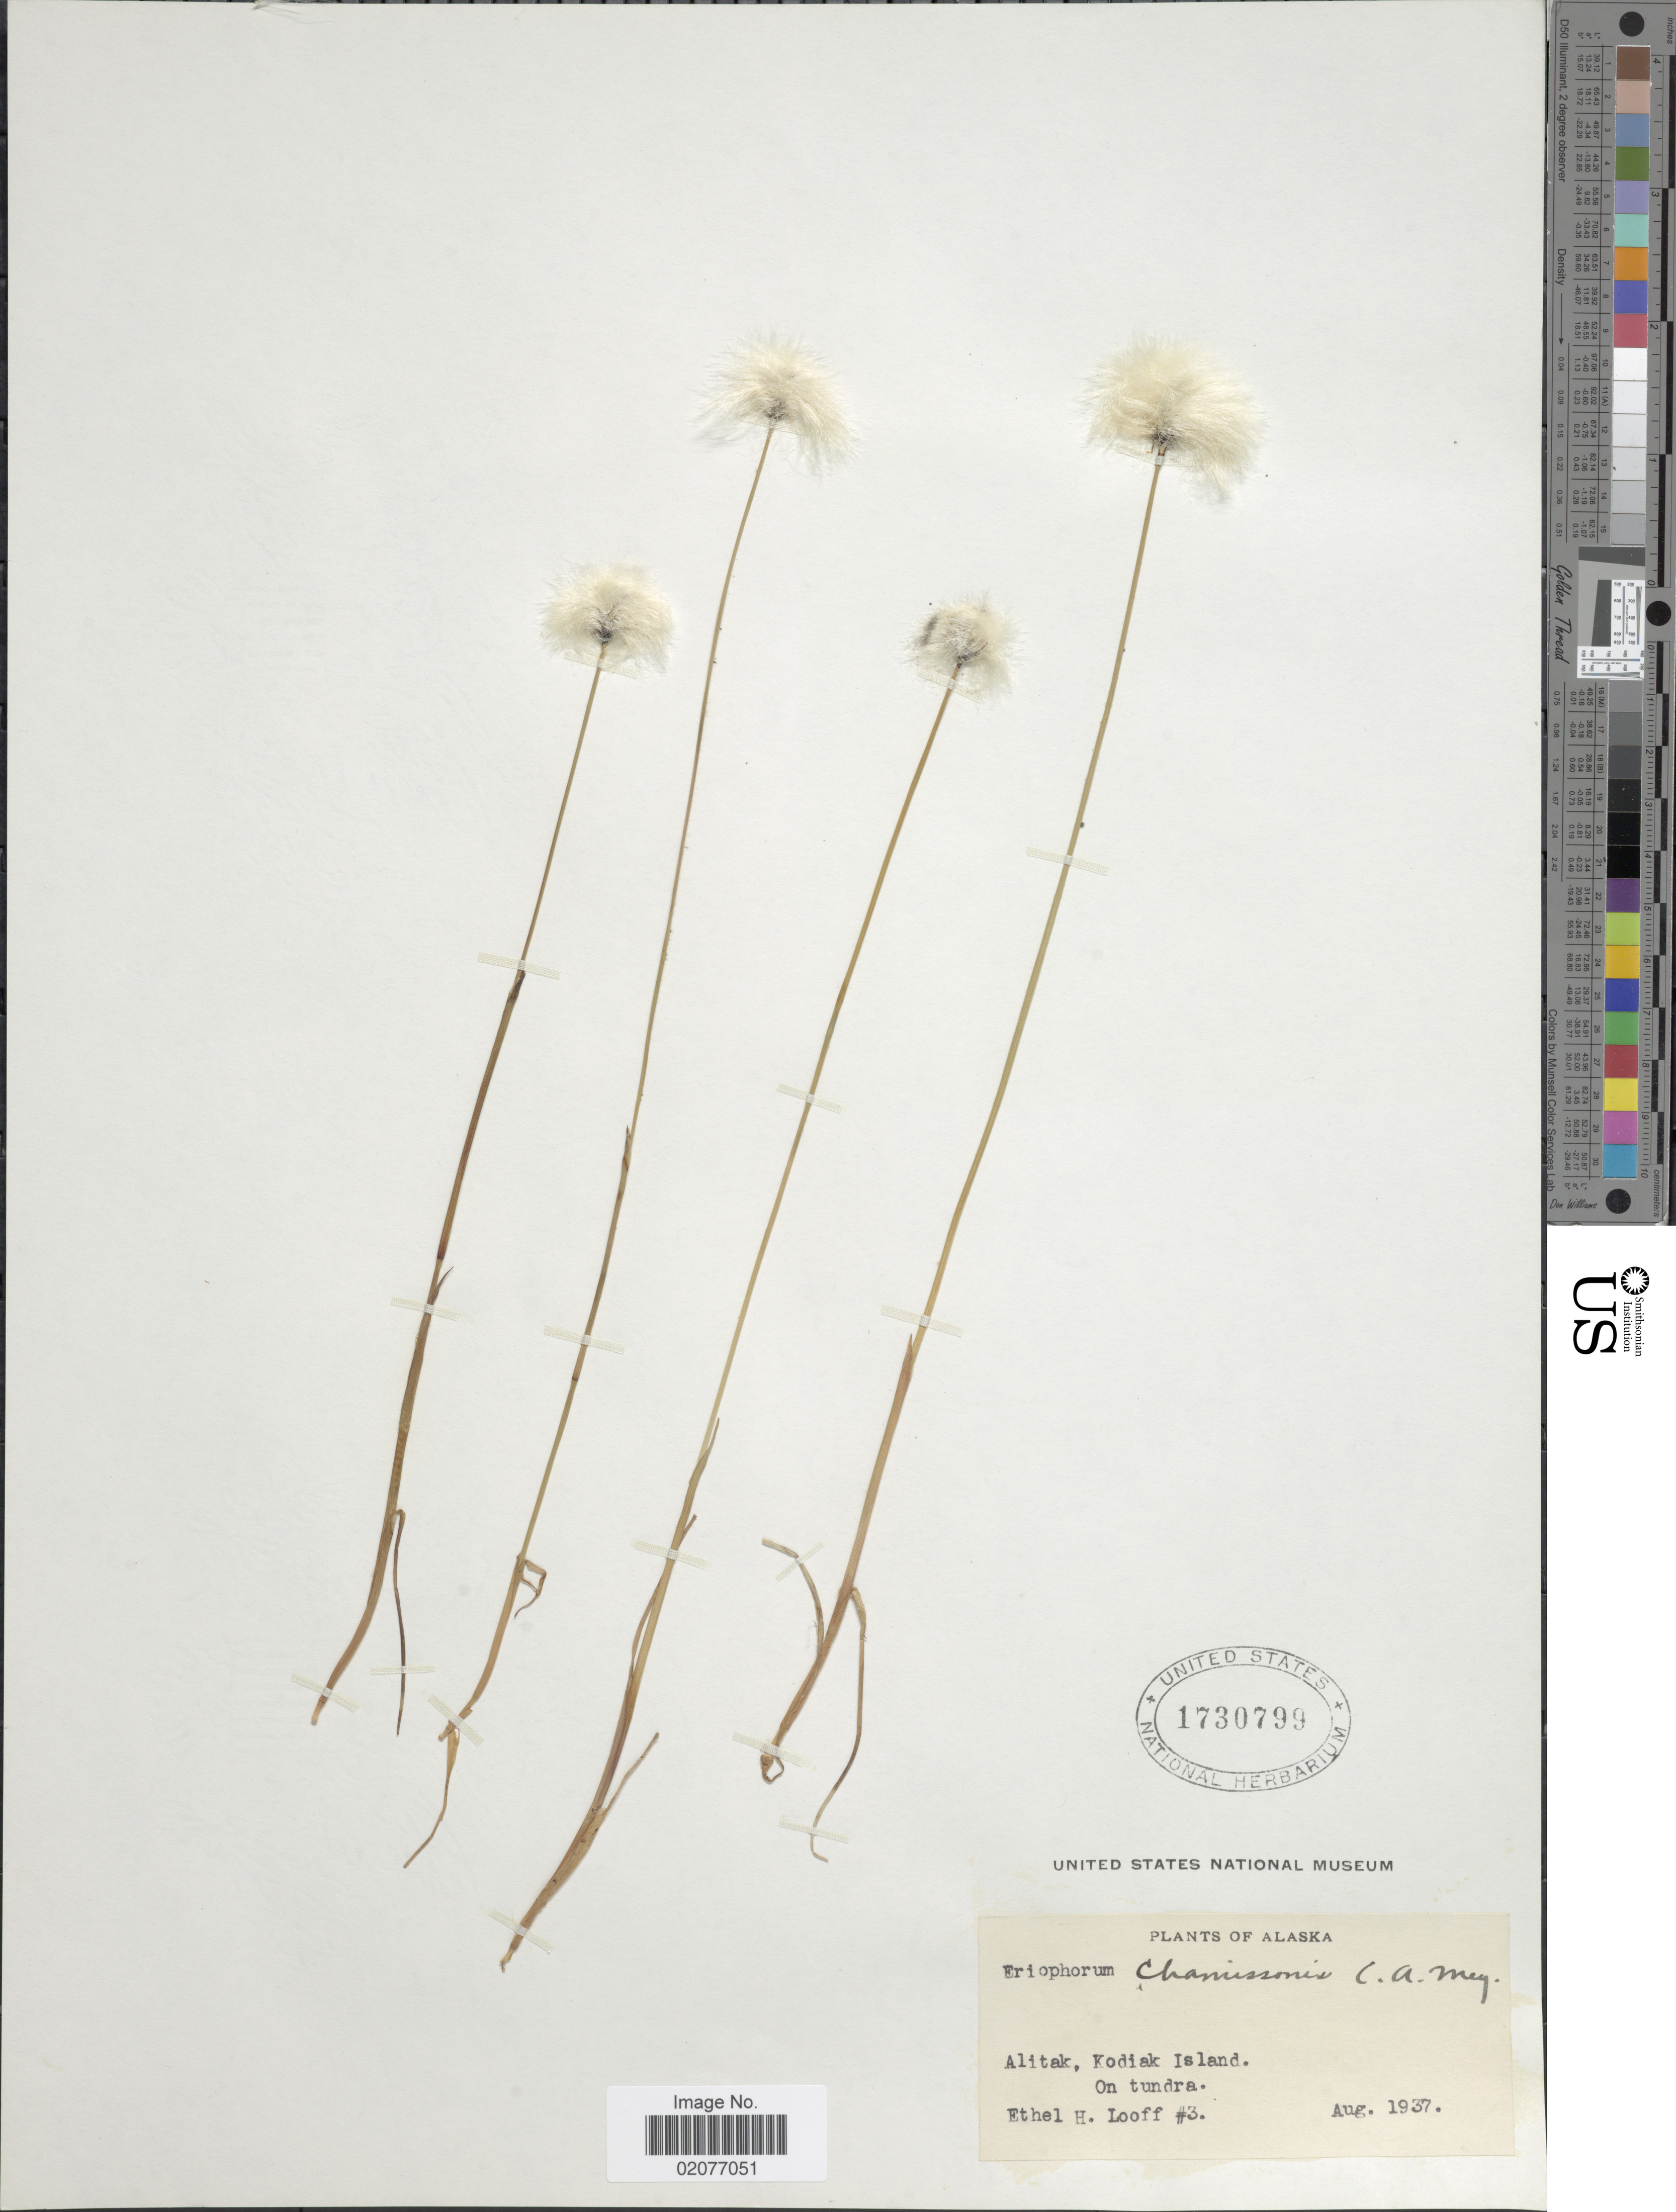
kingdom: Plantae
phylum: Tracheophyta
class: Liliopsida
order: Poales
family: Cyperaceae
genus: Eriophorum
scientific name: Eriophorum x medium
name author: Andersson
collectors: E. Looff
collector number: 3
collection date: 1937-08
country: United States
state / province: Alaska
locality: Alitak, Kodiak Island. On tundra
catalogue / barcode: US 1730799